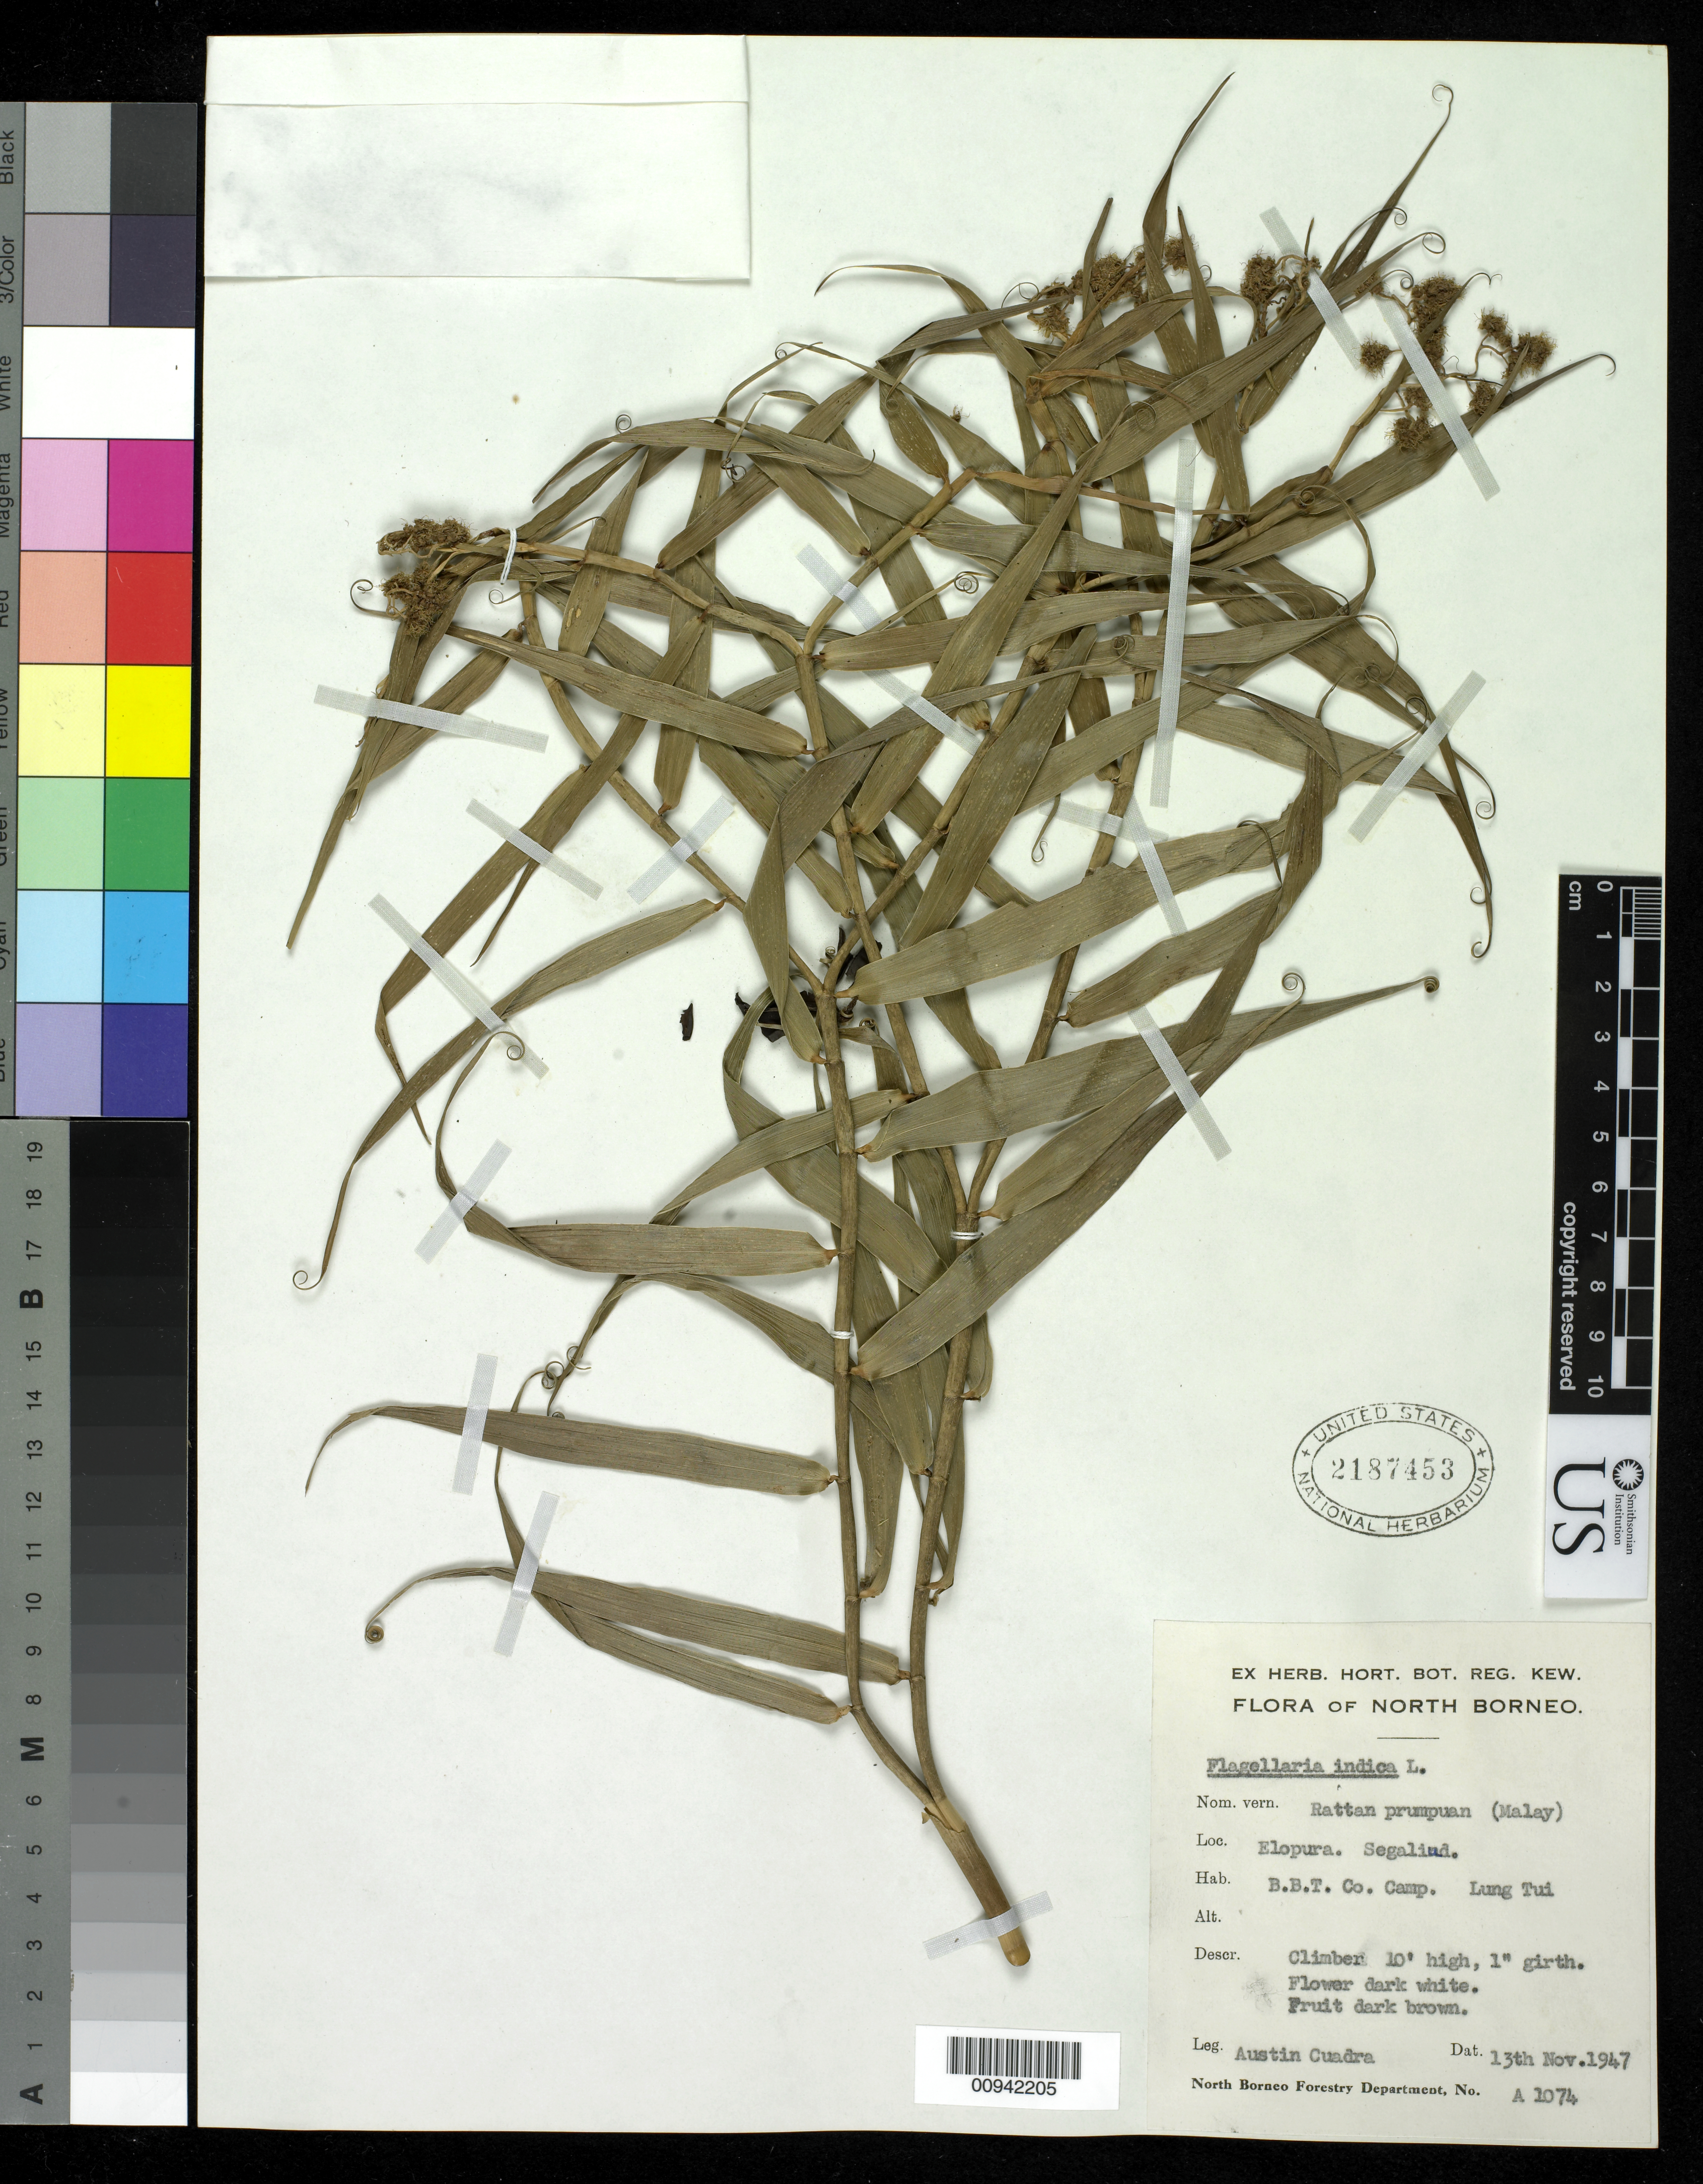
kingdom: Plantae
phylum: Tracheophyta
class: Liliopsida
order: Poales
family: Flagellariaceae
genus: Flagellaria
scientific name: Flagellaria indica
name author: L.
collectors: A. Cuadra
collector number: A 1074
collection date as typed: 13 Nov 1947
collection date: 1947-11-13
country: Indonesia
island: Borneo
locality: North Borneo. Elopura. Segaliud.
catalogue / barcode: US 2187453